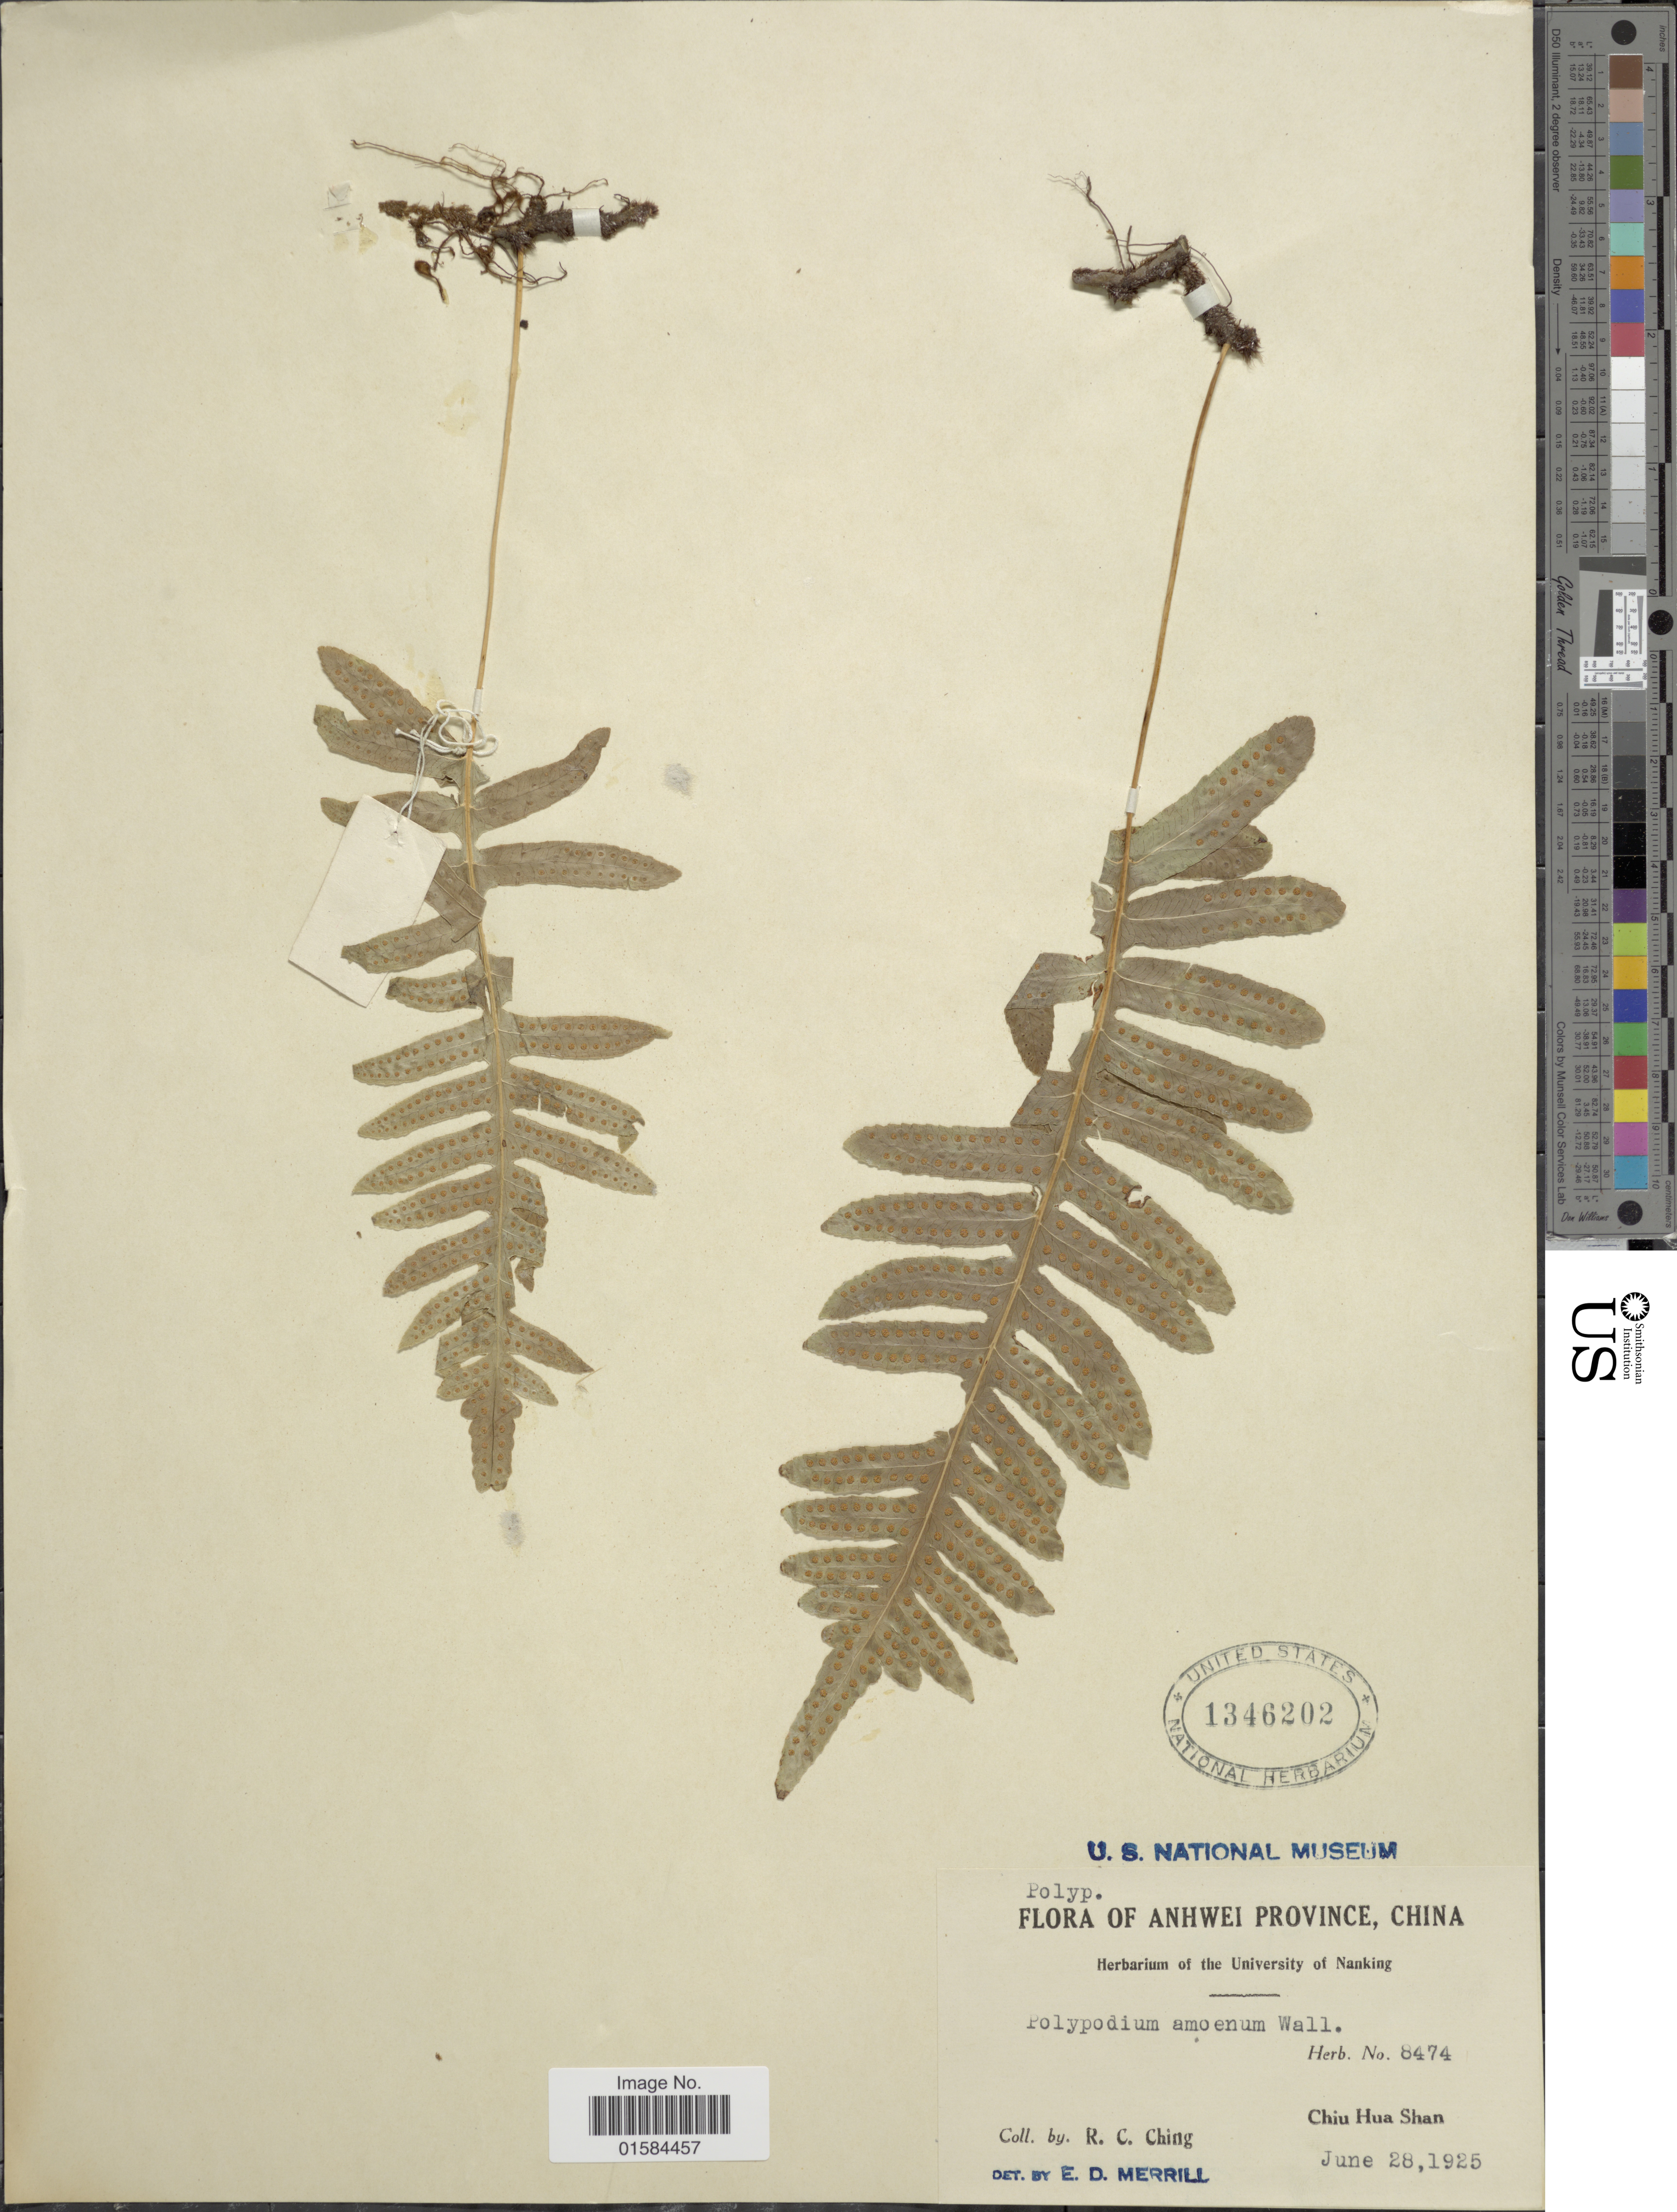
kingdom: Plantae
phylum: Tracheophyta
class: Polypodiopsida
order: Polypodiales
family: Polypodiaceae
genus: Goniophlebium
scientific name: Goniophlebium amoenum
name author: (Wall. ex Mett.) J. Sm.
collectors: R. C. Ching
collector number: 8474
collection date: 1925-06-28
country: China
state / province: Anhui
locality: Anhwei Province, Chiu Hua Shan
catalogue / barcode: US 1346202